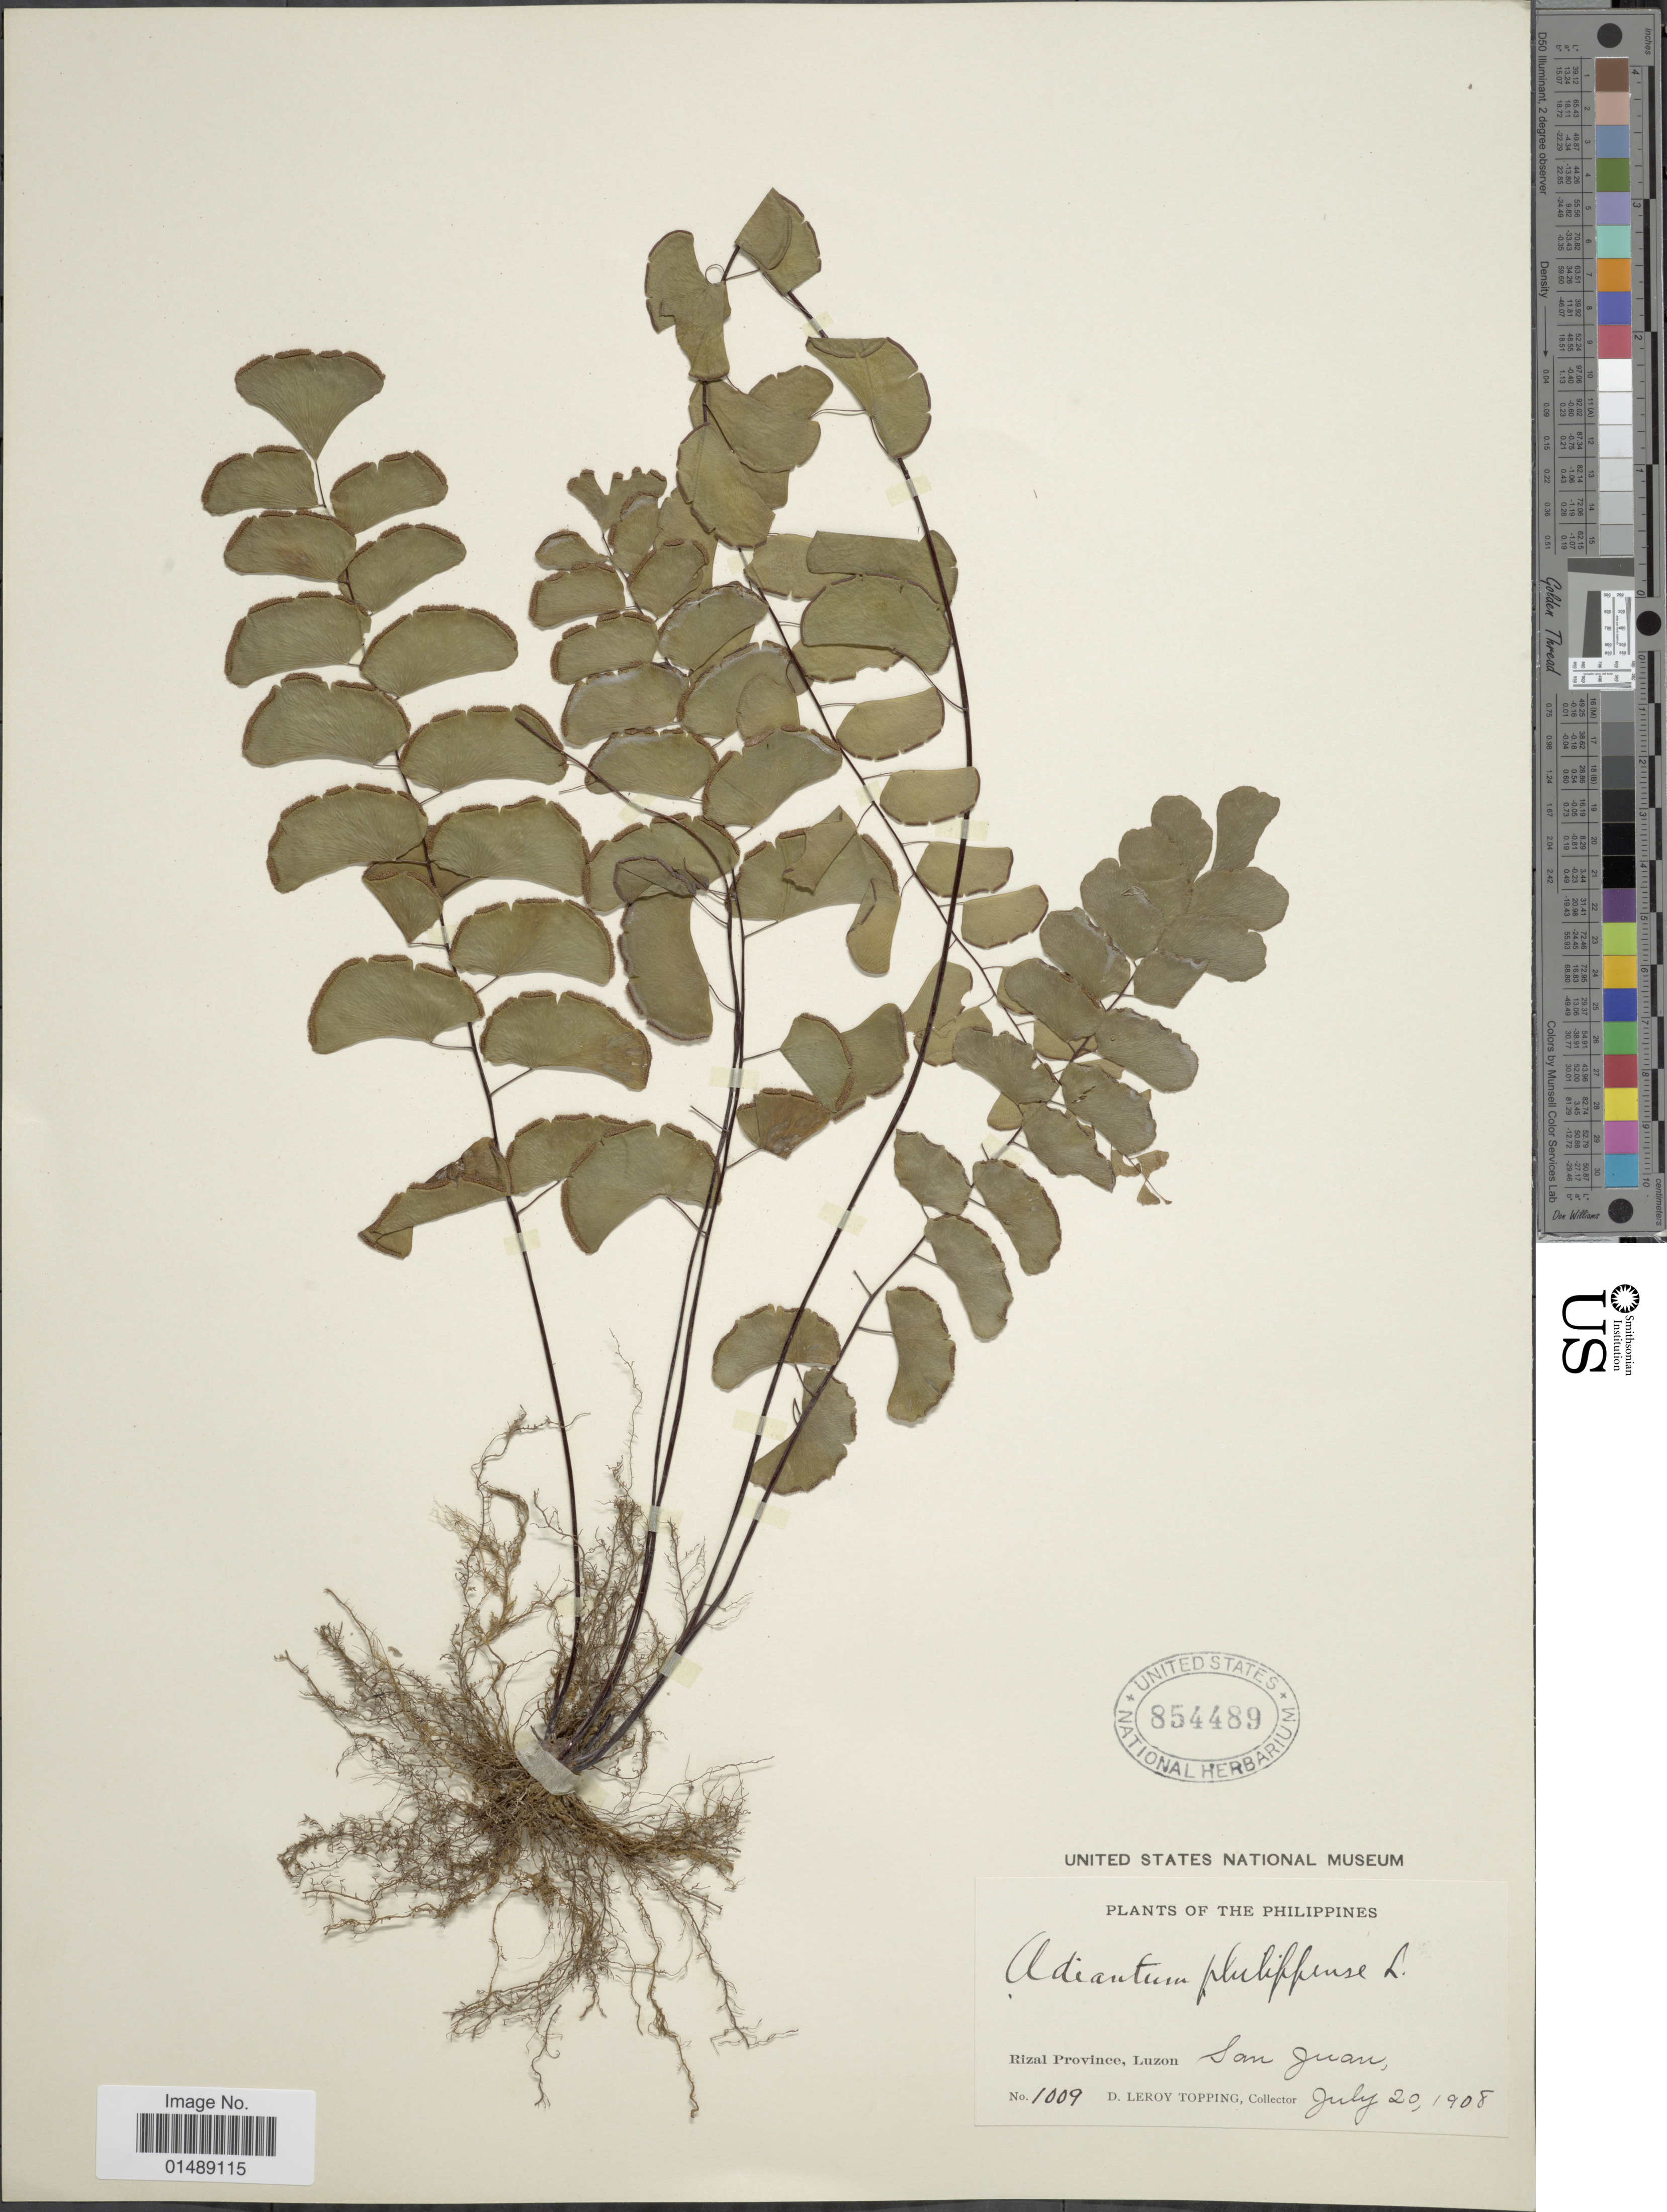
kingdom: Plantae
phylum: Tracheophyta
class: Polypodiopsida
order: Polypodiales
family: Pteridaceae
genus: Adiantum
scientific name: Adiantum philippense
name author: L.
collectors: D. L. Topping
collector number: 1009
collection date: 1908-07-20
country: Philippines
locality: Rizal Province, Luzon, San Juan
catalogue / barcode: US 854489